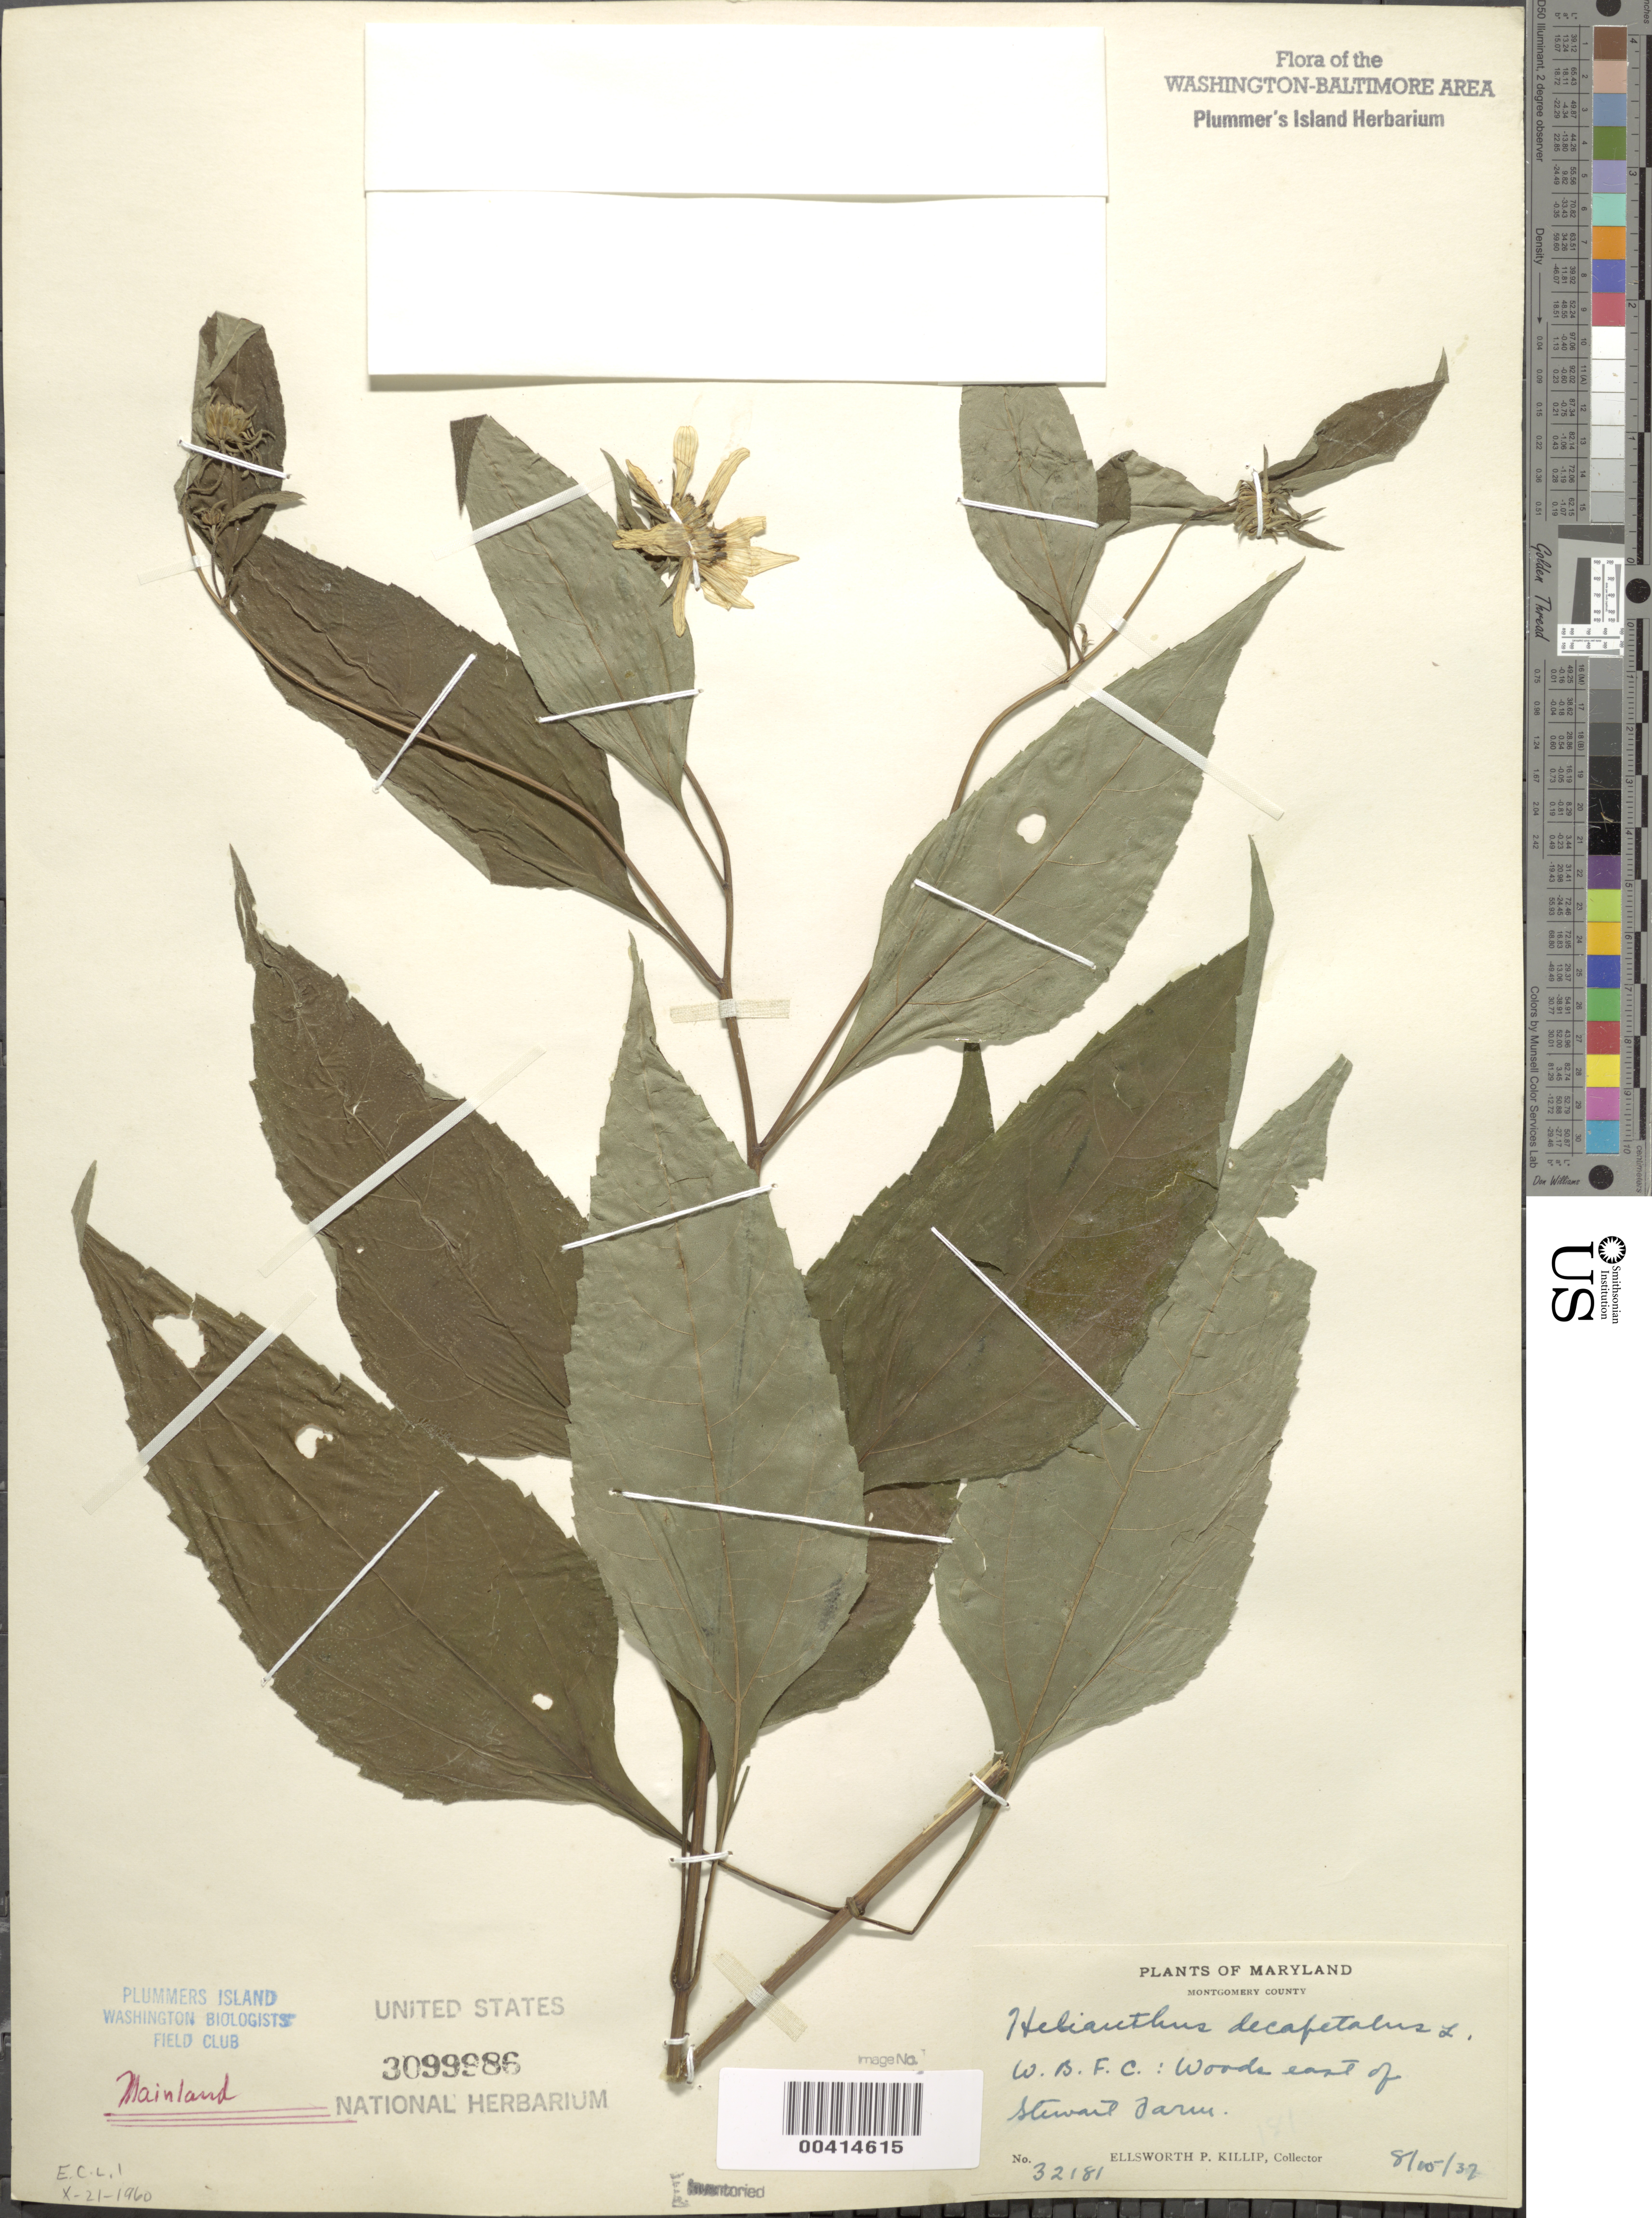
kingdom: Plantae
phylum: Tracheophyta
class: Magnoliopsida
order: Asterales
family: Asteraceae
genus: Helianthus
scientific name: Helianthus decapetalus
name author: L.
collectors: E. P. Killip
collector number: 32181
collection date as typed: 15 Aug 1937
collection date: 1937-08-15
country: United States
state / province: Maryland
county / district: Montgomery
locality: Plummer's Island; mainland, east of Stewart Farm C. & O. Canal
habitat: Woods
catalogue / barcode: US 3099986